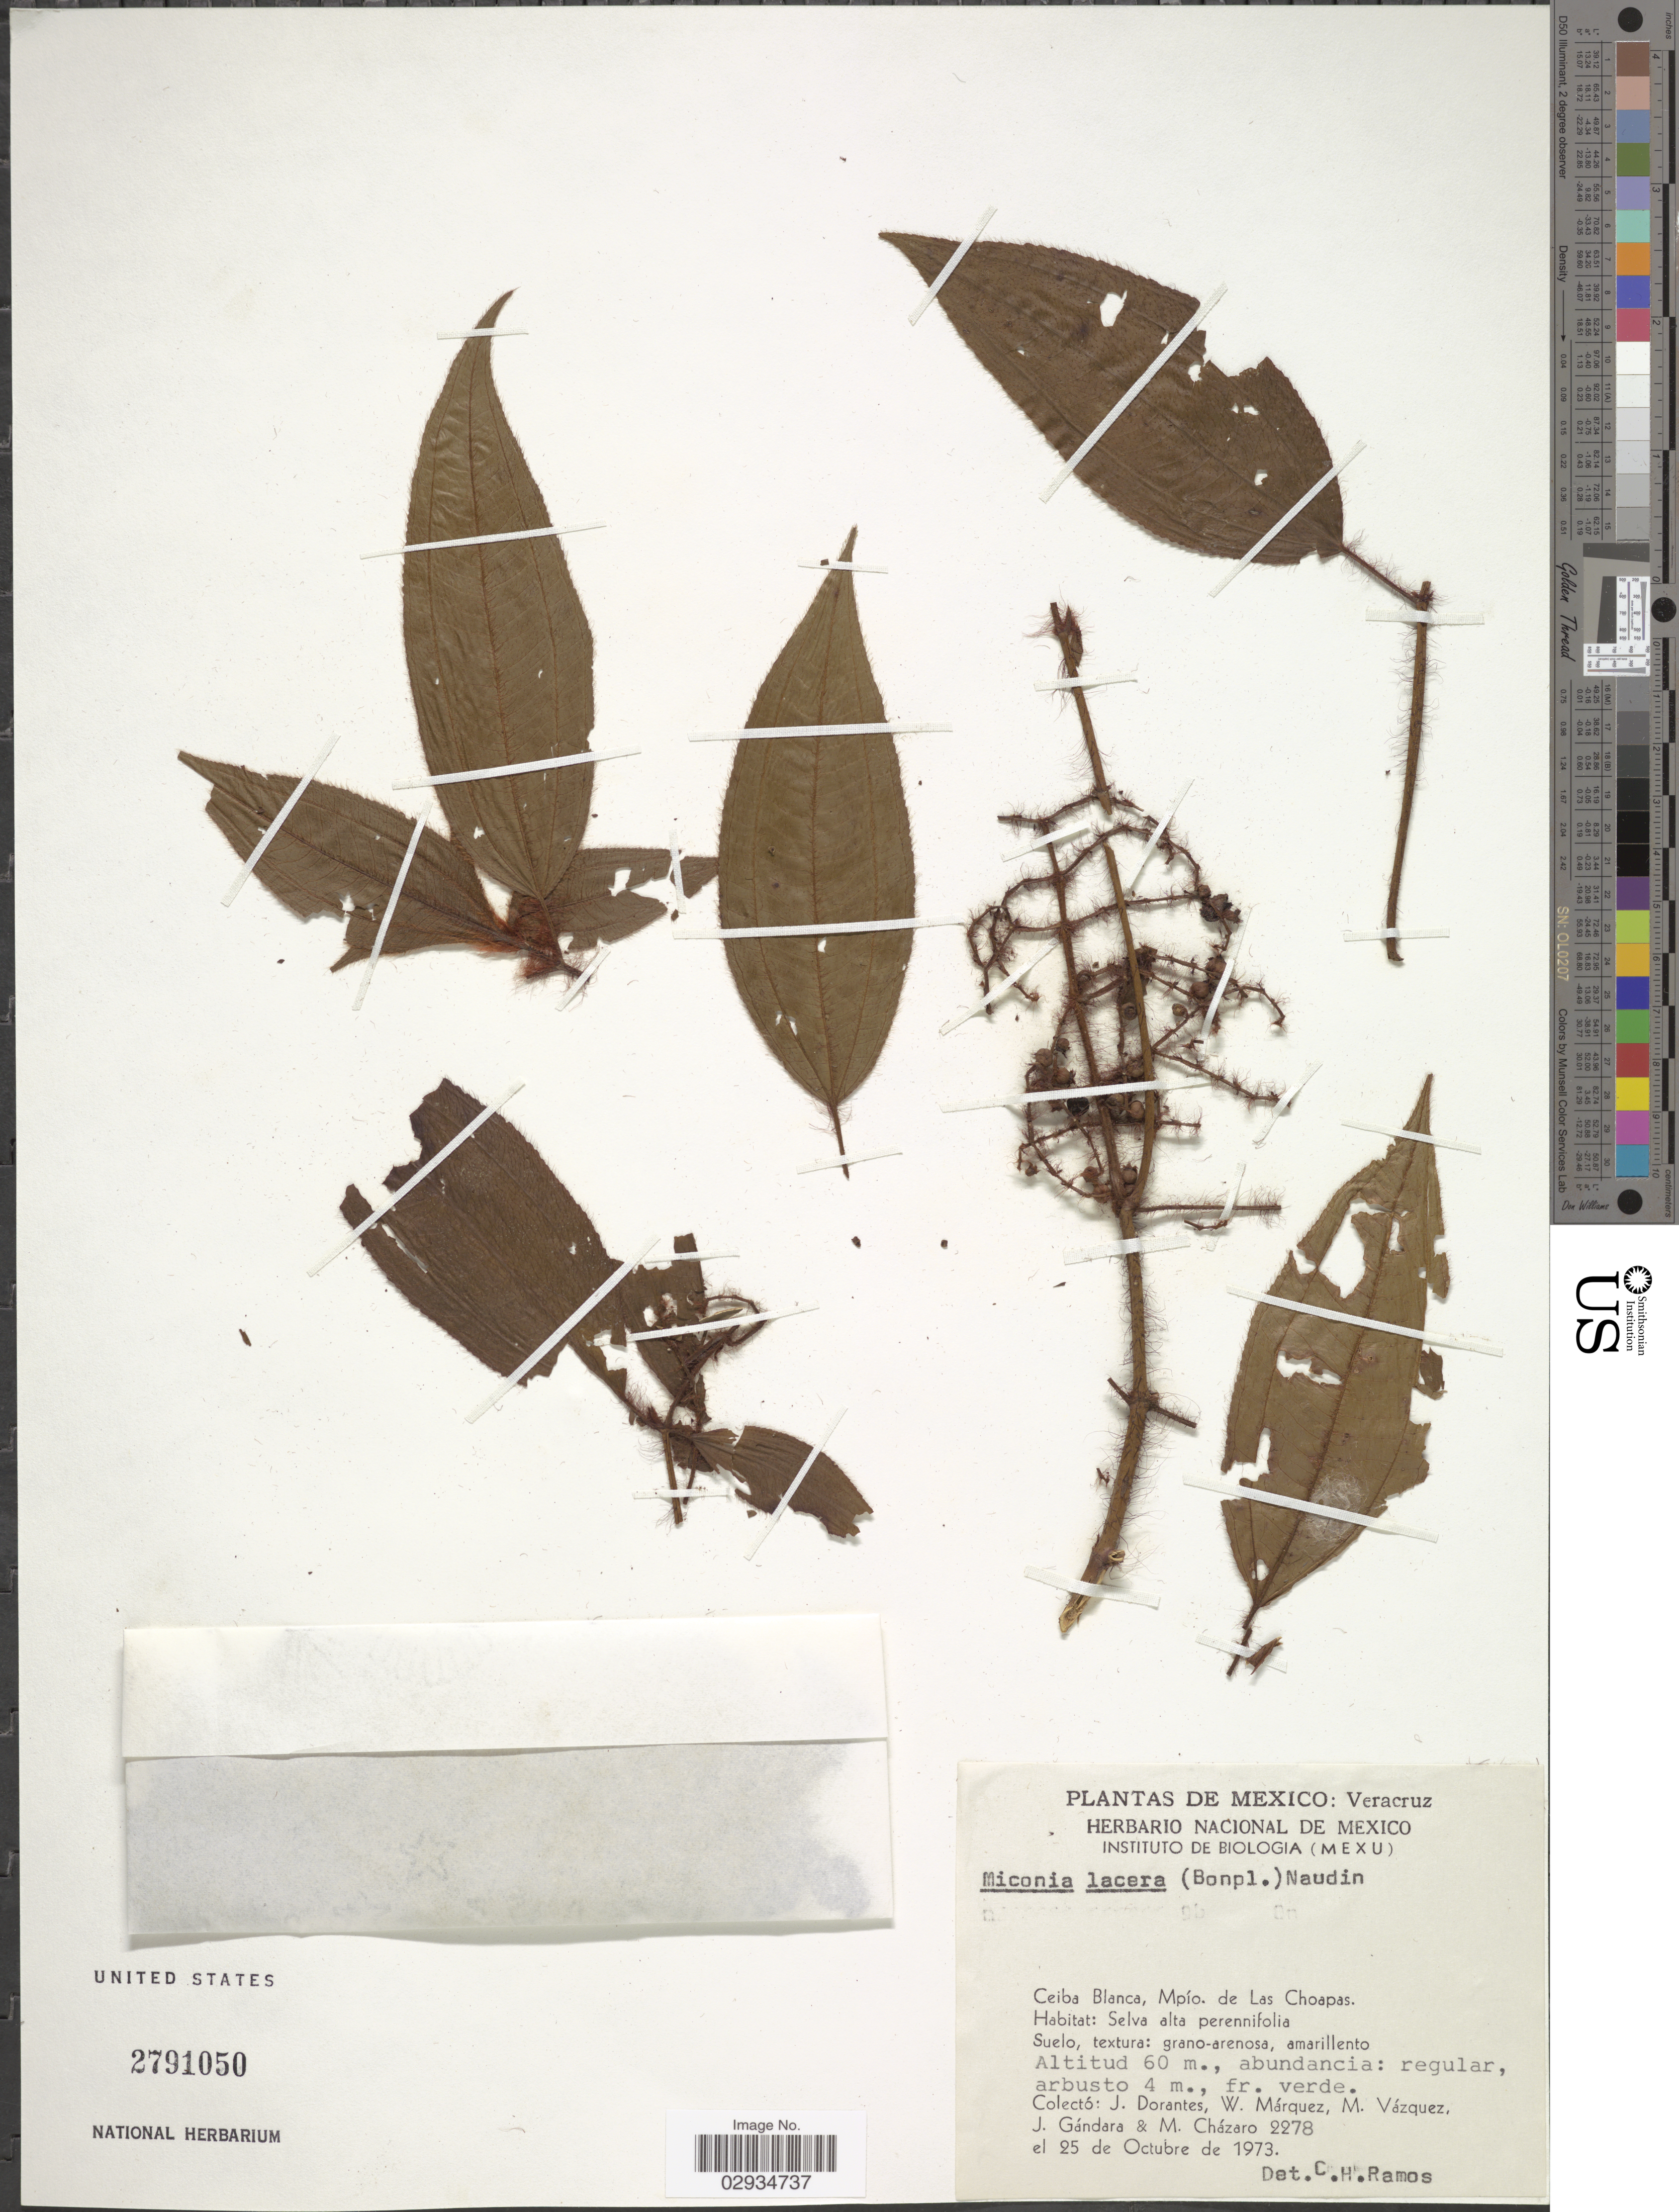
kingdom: Plantae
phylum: Tracheophyta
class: Magnoliopsida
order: Myrtales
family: Melastomataceae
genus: Miconia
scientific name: Miconia lacera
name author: (Bonpl.) Naudin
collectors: J. Dorantes, W. Márquez, M. Vázquez, J. Gandara & M. Chazaro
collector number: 2278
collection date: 1973-10-25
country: Mexico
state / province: Veracruz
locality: Ceiba Blanca, Mpío. de Las Choapas.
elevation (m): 60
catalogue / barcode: US 2791050